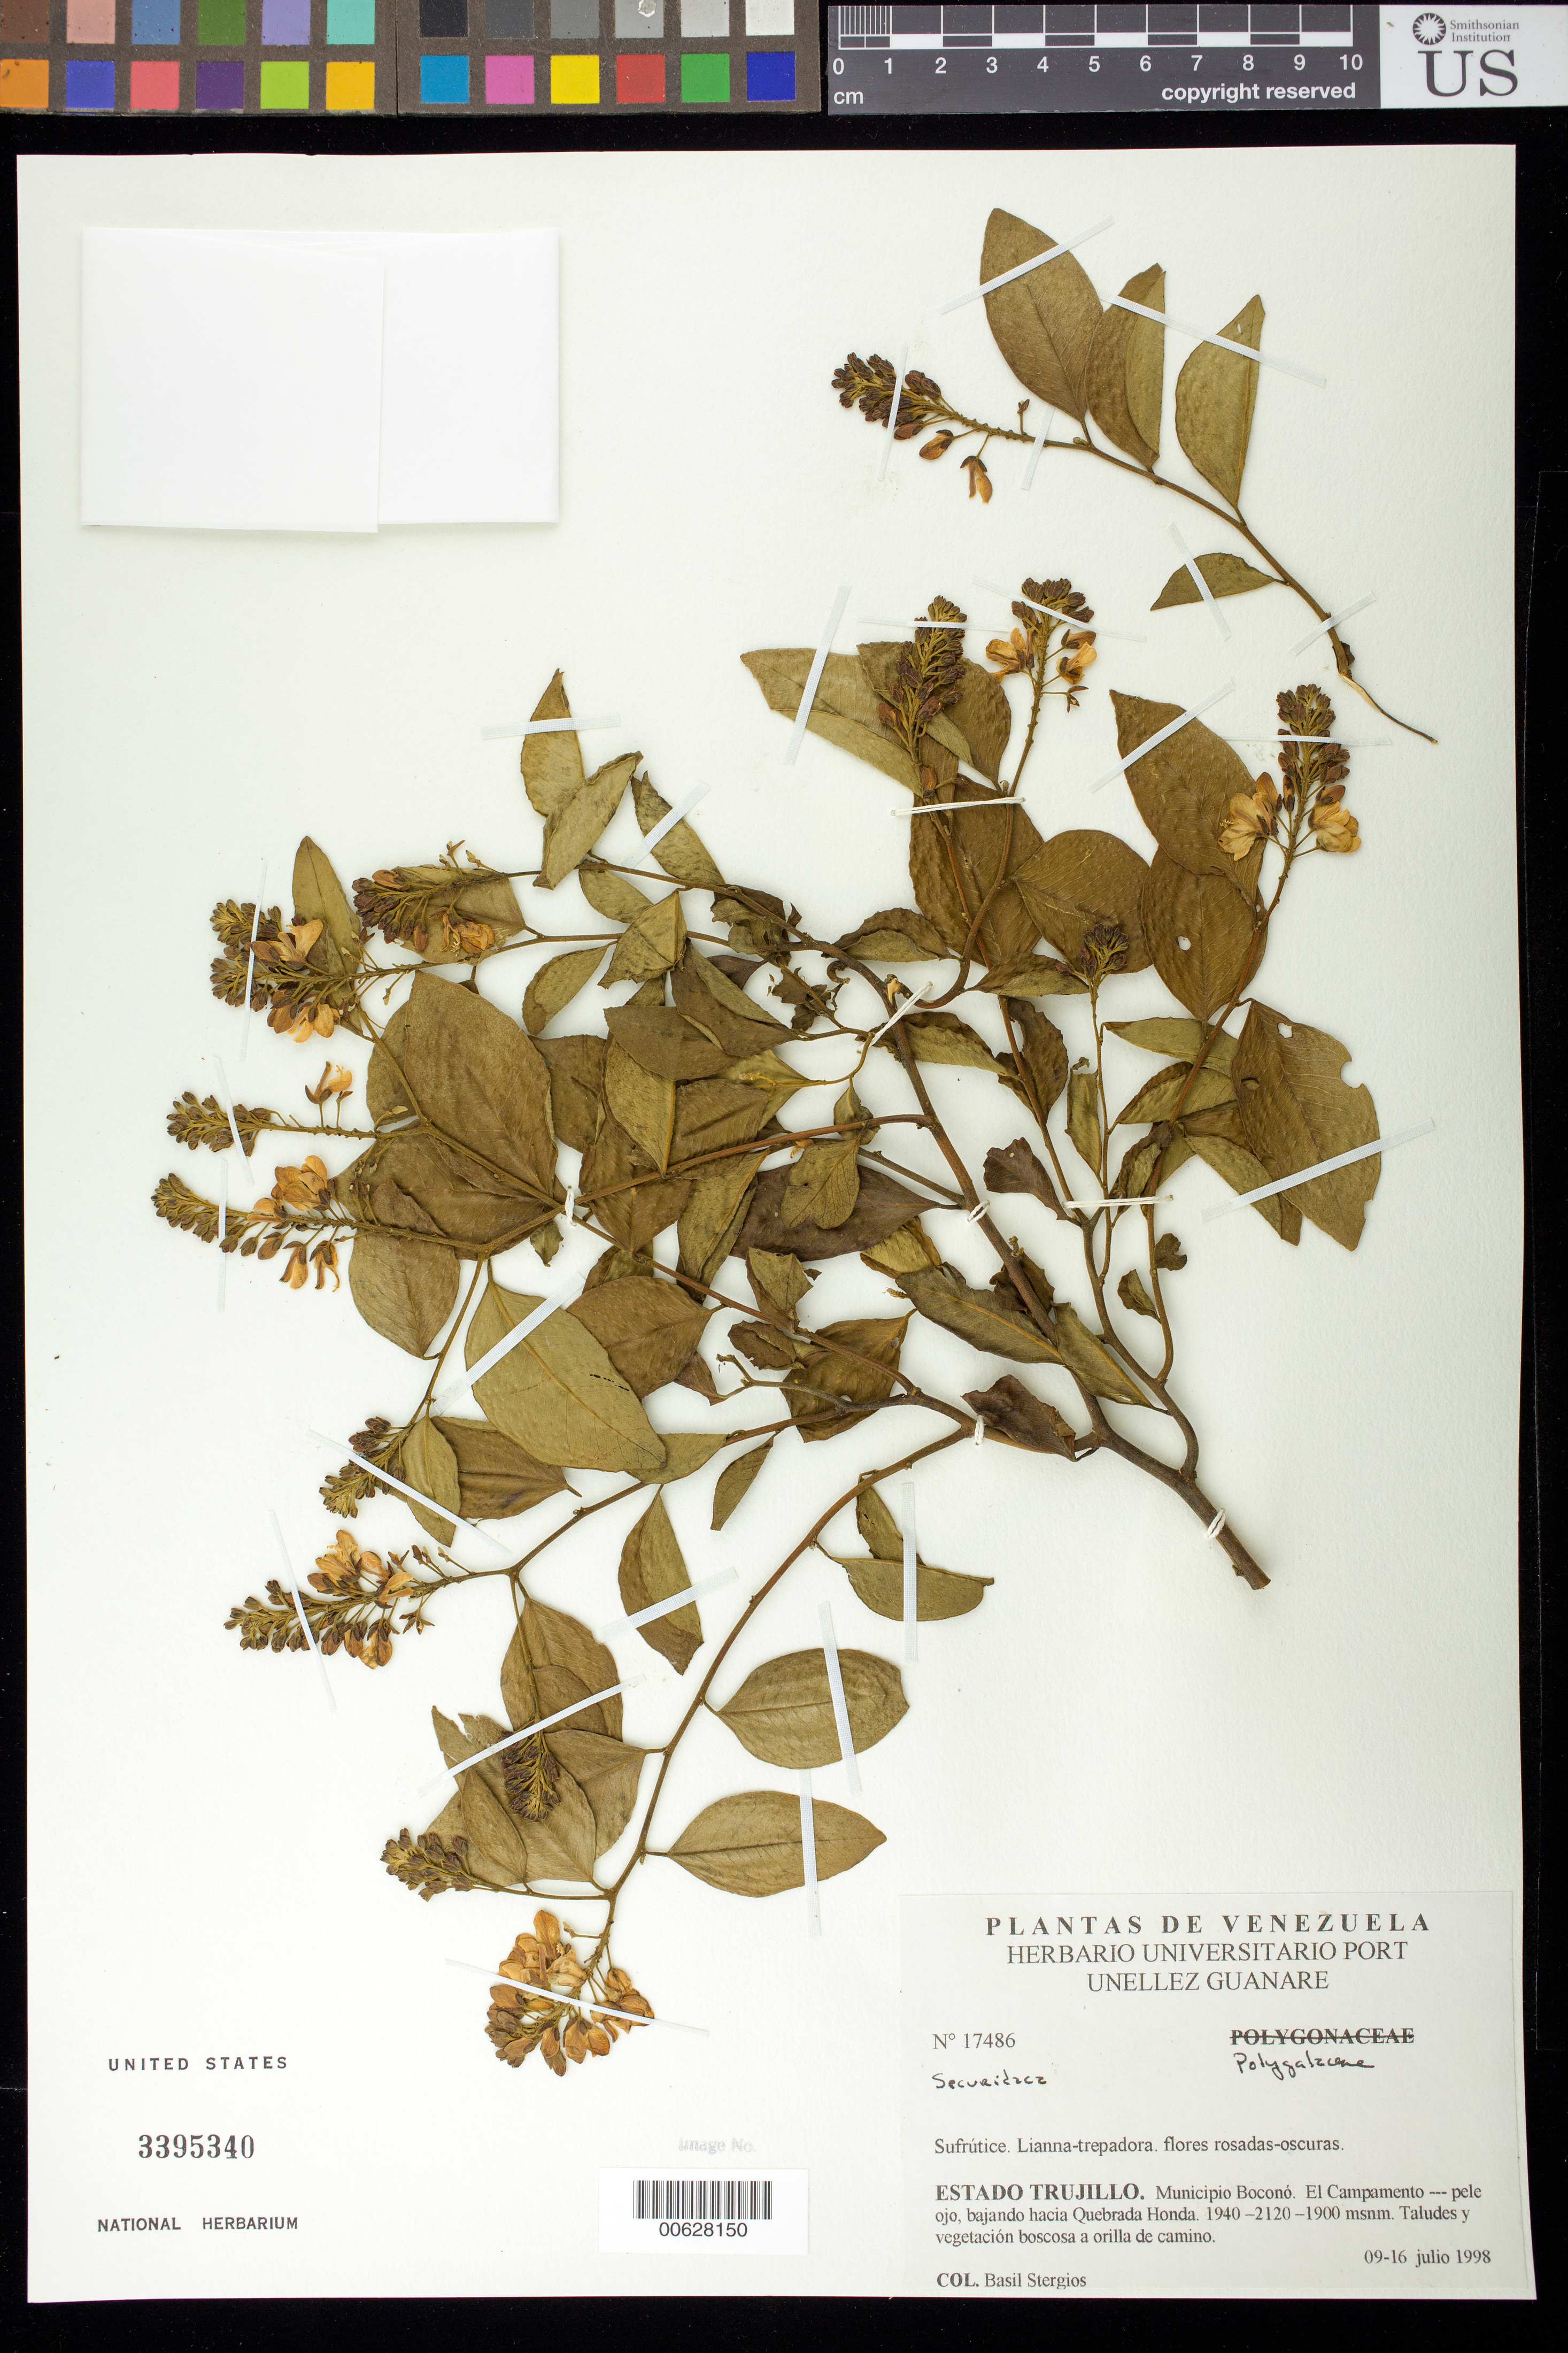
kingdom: Plantae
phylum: Tracheophyta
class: Magnoliopsida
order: Fabales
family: Polygalaceae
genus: Securidaca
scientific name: Securidaca sp. a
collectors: B. G. Stergios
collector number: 17486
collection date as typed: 09 Jul 1998 to 16 Jul 1998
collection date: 1998-07-09/1998-07-16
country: Venezuela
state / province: Trujillo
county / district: Boconó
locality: Parque Nacional Guaramacal, El campamento-pele ojo, bajando hacia Quebrada Honda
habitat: Taludes y vegetación boscosa a orilla de camino.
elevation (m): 1900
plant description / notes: PORT, US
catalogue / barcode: US 3395340